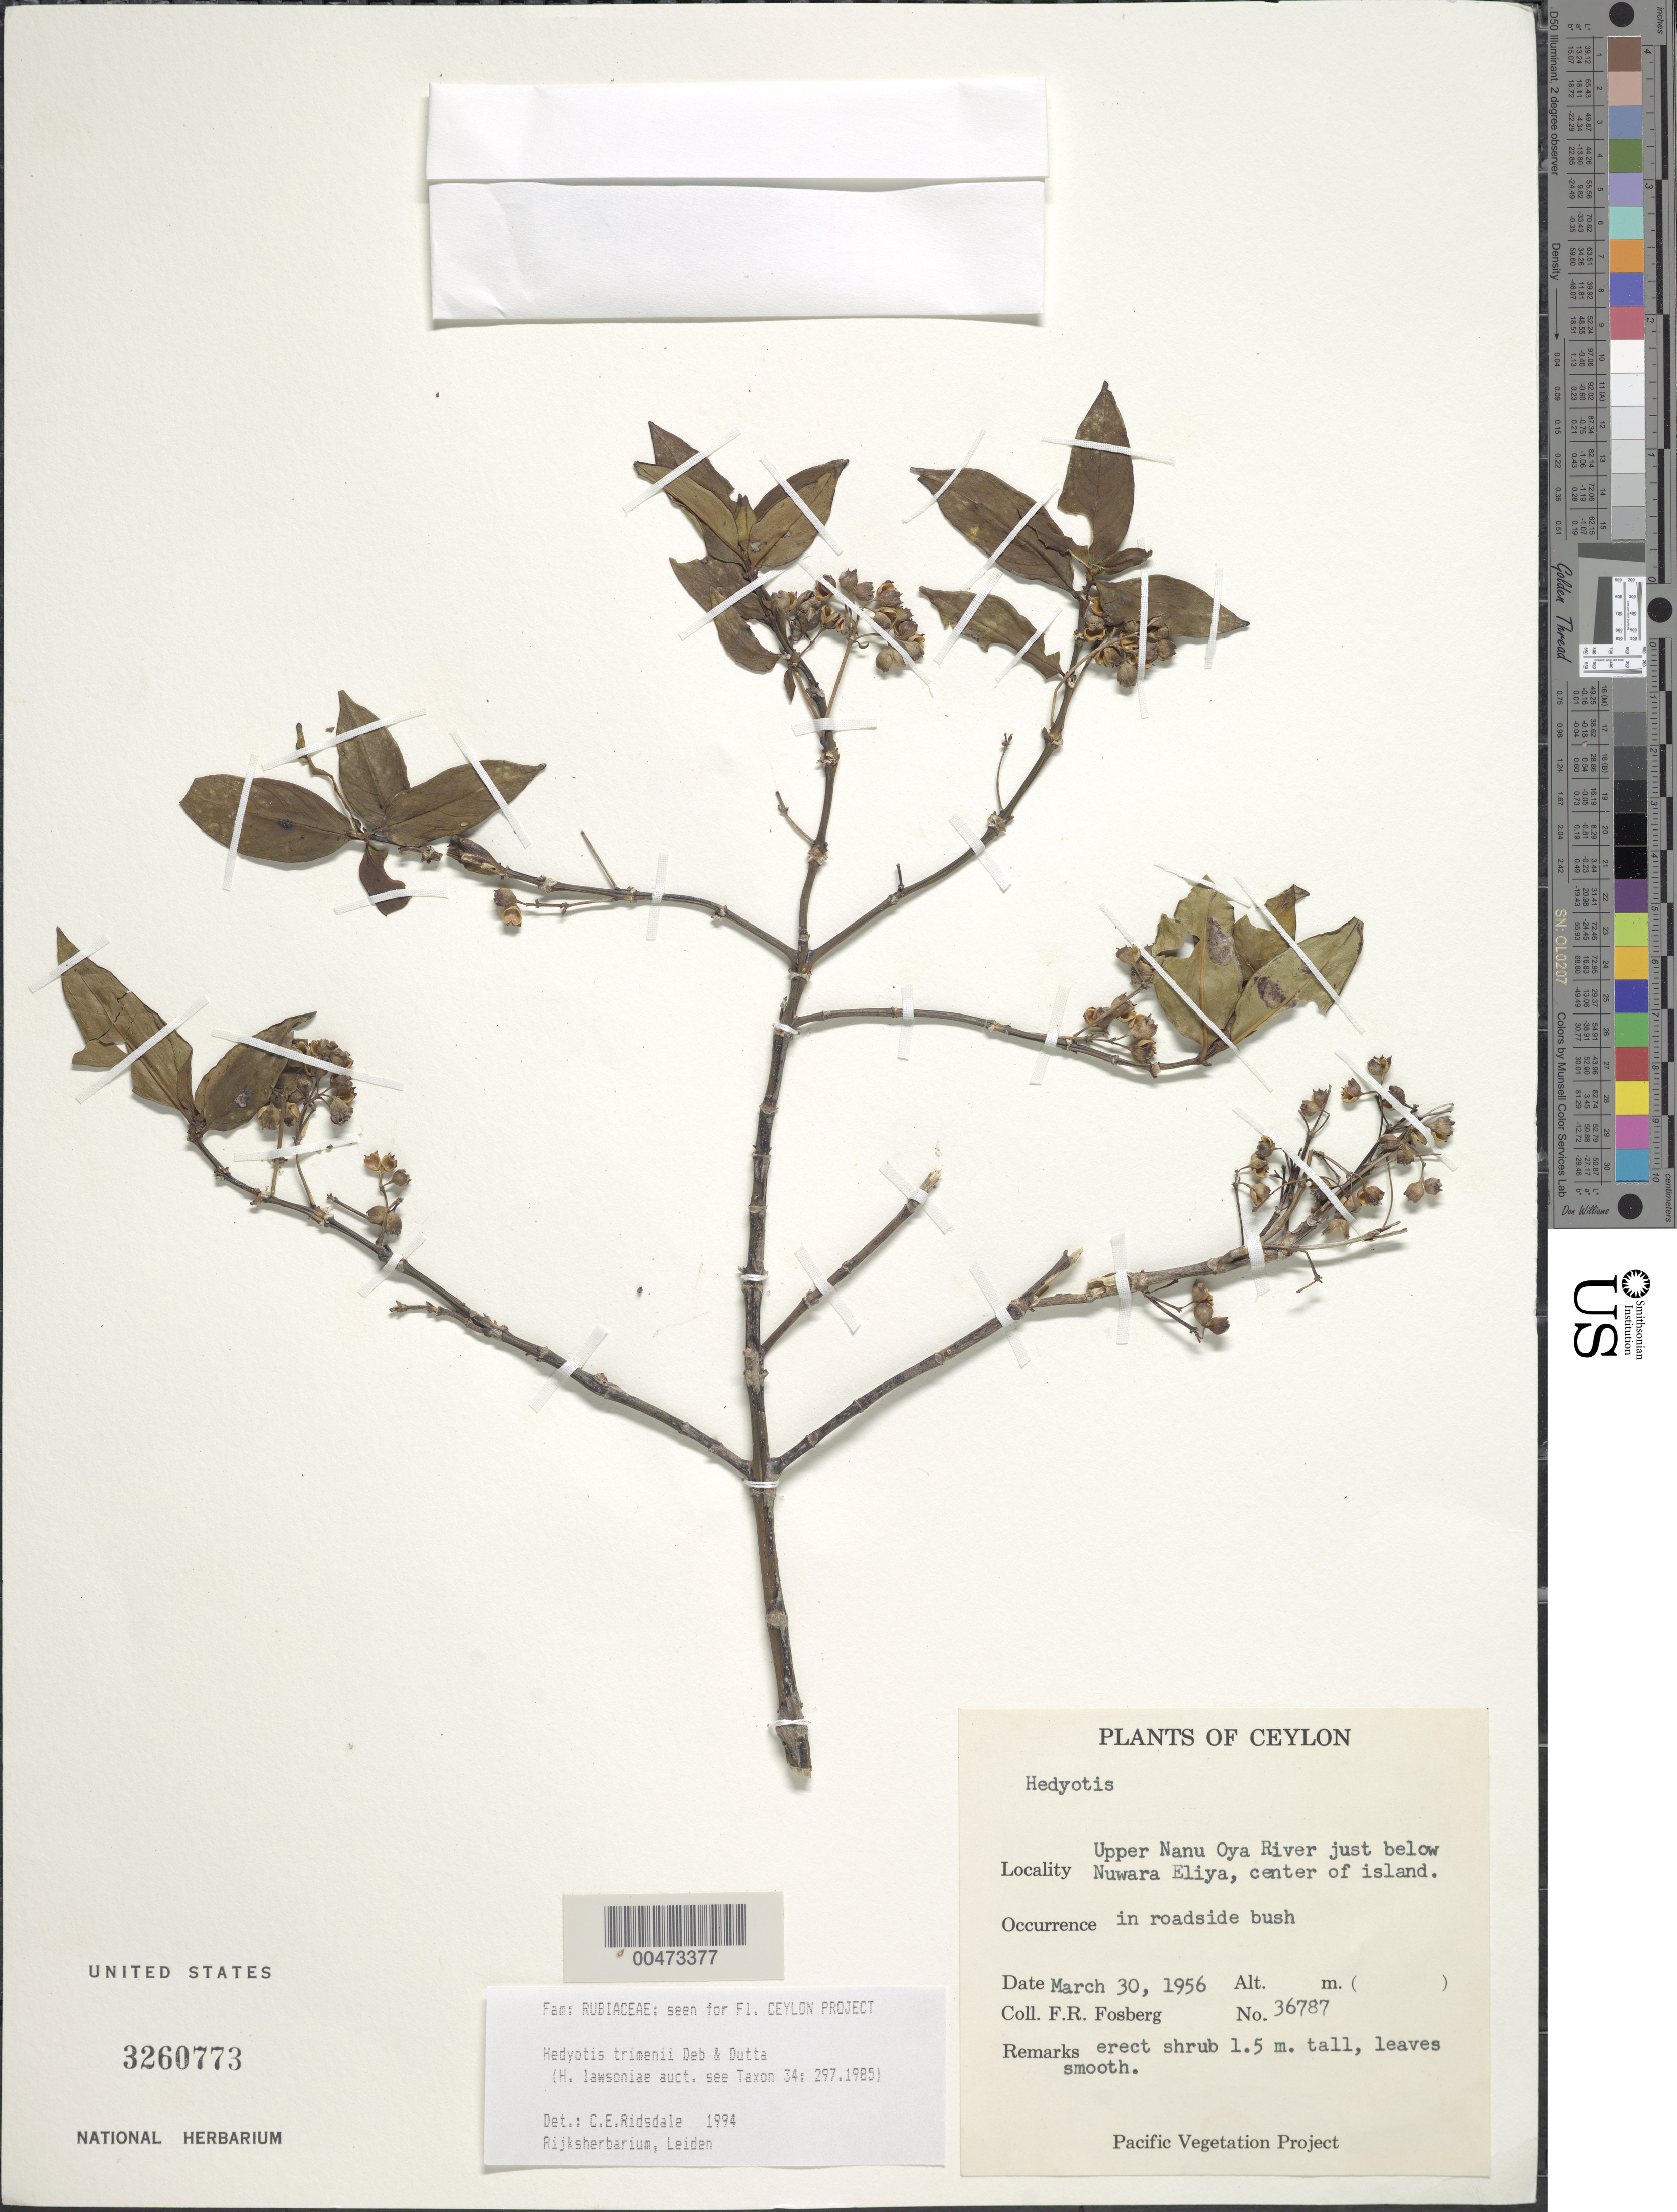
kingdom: Plantae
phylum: Tracheophyta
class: Magnoliopsida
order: Gentianales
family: Rubiaceae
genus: Hedyotis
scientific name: Hedyotis trimenii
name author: Deb & R. Dutta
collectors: F. R. Fosberg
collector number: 36787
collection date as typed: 30 Mar 1956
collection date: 1956-03-30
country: Sri Lanka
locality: Upper Nanu Oya river just below Nuwara Eliya, center of island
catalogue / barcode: US 3260773